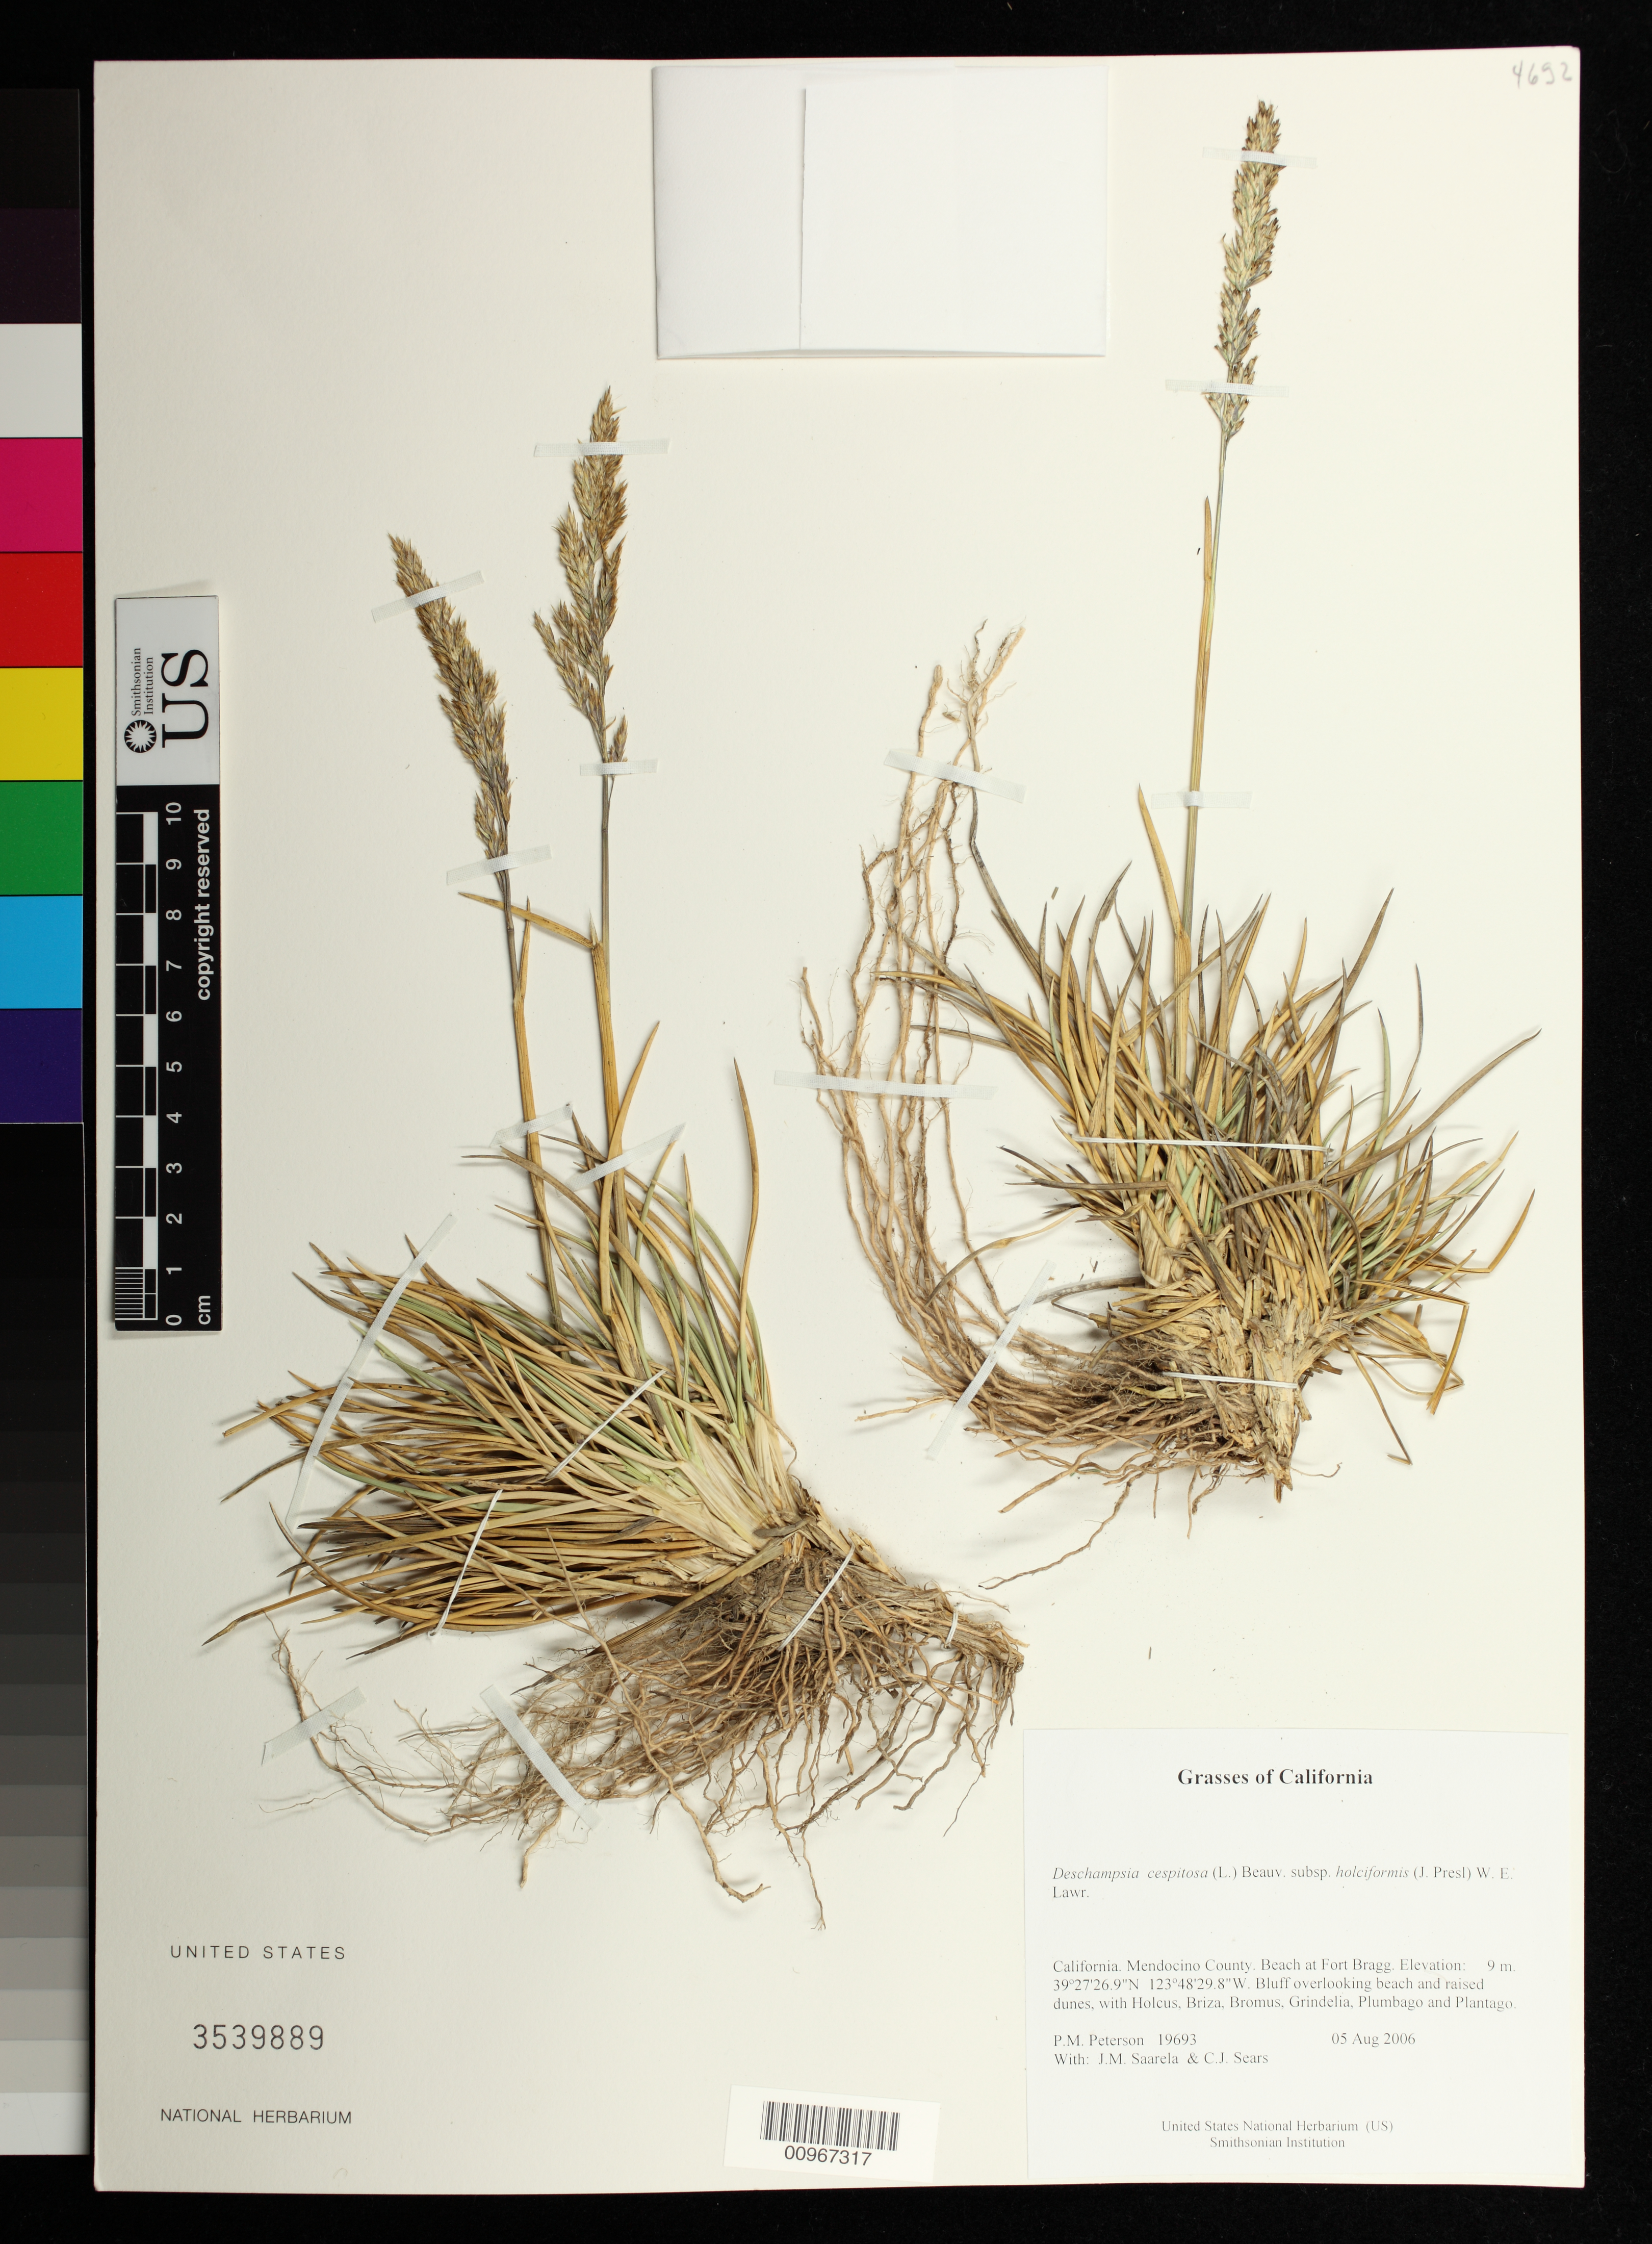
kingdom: Plantae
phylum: Tracheophyta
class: Liliopsida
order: Poales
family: Poaceae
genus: Deschampsia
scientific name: Deschampsia cespitosa subsp. holciformis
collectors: P. M. Peterson, J. Saarela & C. Sears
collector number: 19693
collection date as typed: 05 Aug 2006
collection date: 2006-08-05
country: United States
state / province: California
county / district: Mendocino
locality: Beach at Fort Bragg.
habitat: Bluff overlooking beach and raised dunes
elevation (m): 9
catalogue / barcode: US 3539889